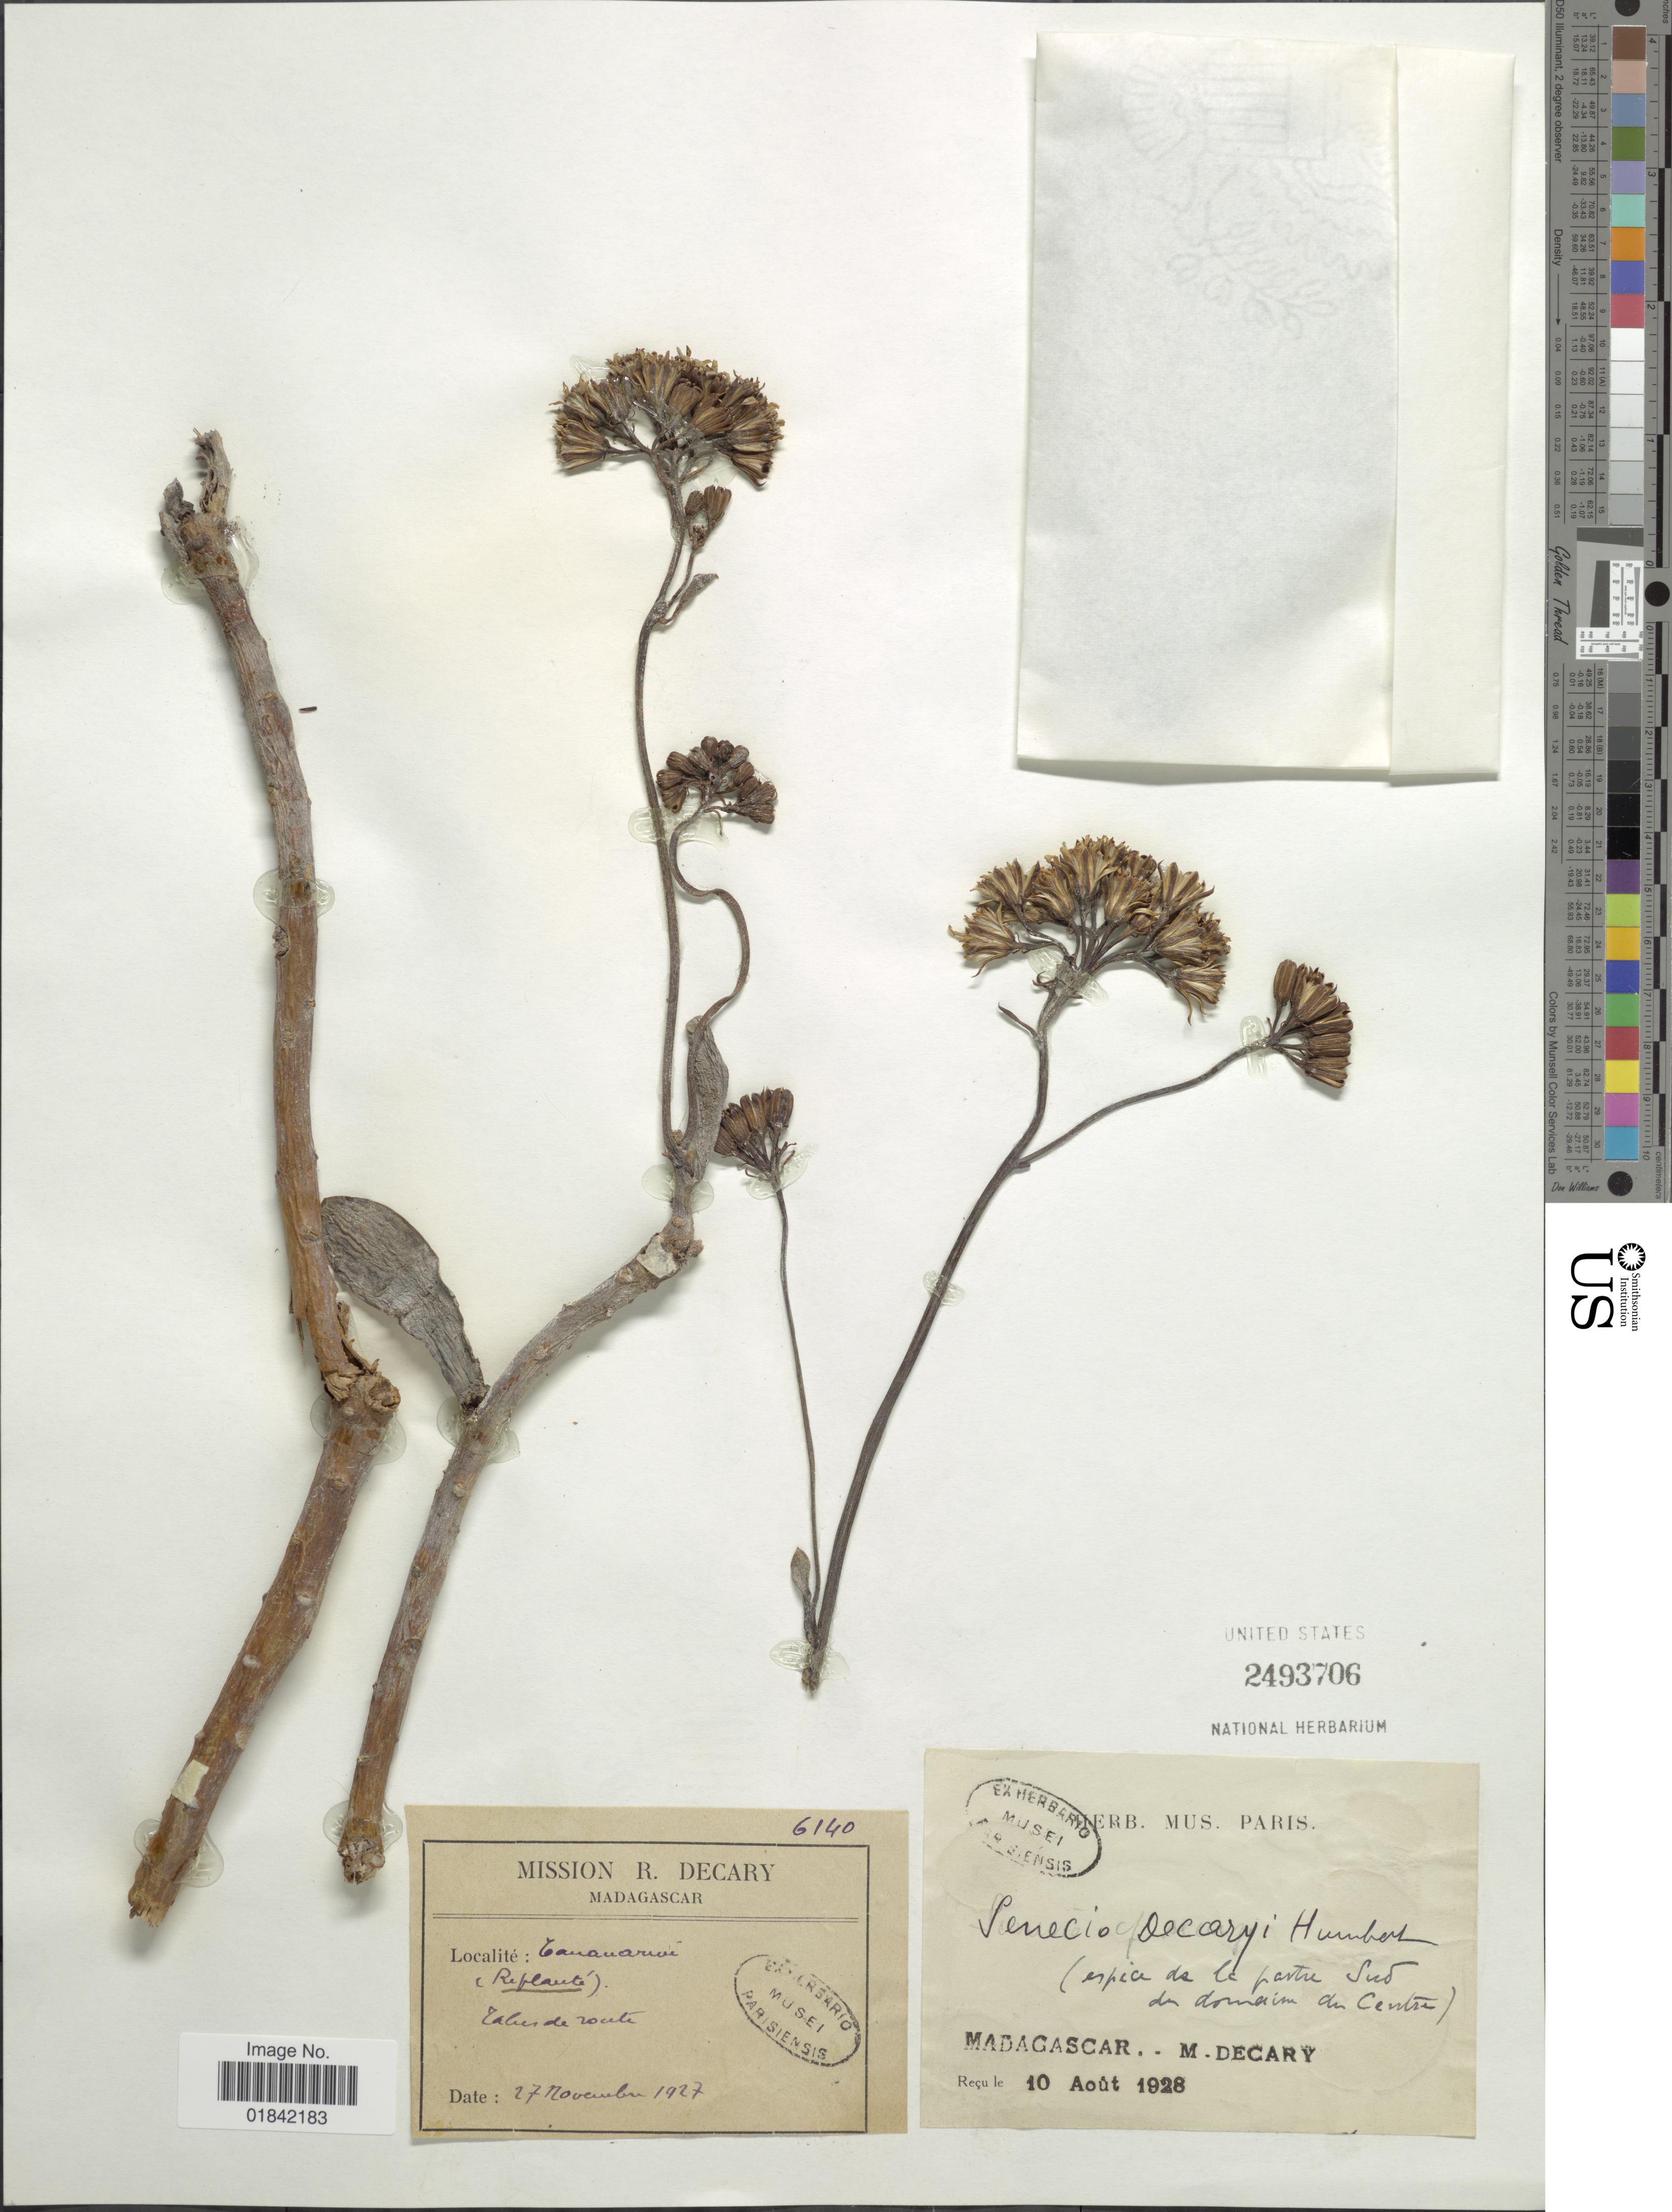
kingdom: Plantae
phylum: Tracheophyta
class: Magnoliopsida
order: Asterales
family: Asteraceae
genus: Senecio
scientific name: Senecio decaryi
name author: Humb.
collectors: R. Decary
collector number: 6140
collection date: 1927-11-27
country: Madagascar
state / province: Analamanga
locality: Tananarive [Antananarivo], talus de route [road embankment]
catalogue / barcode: US 2493706